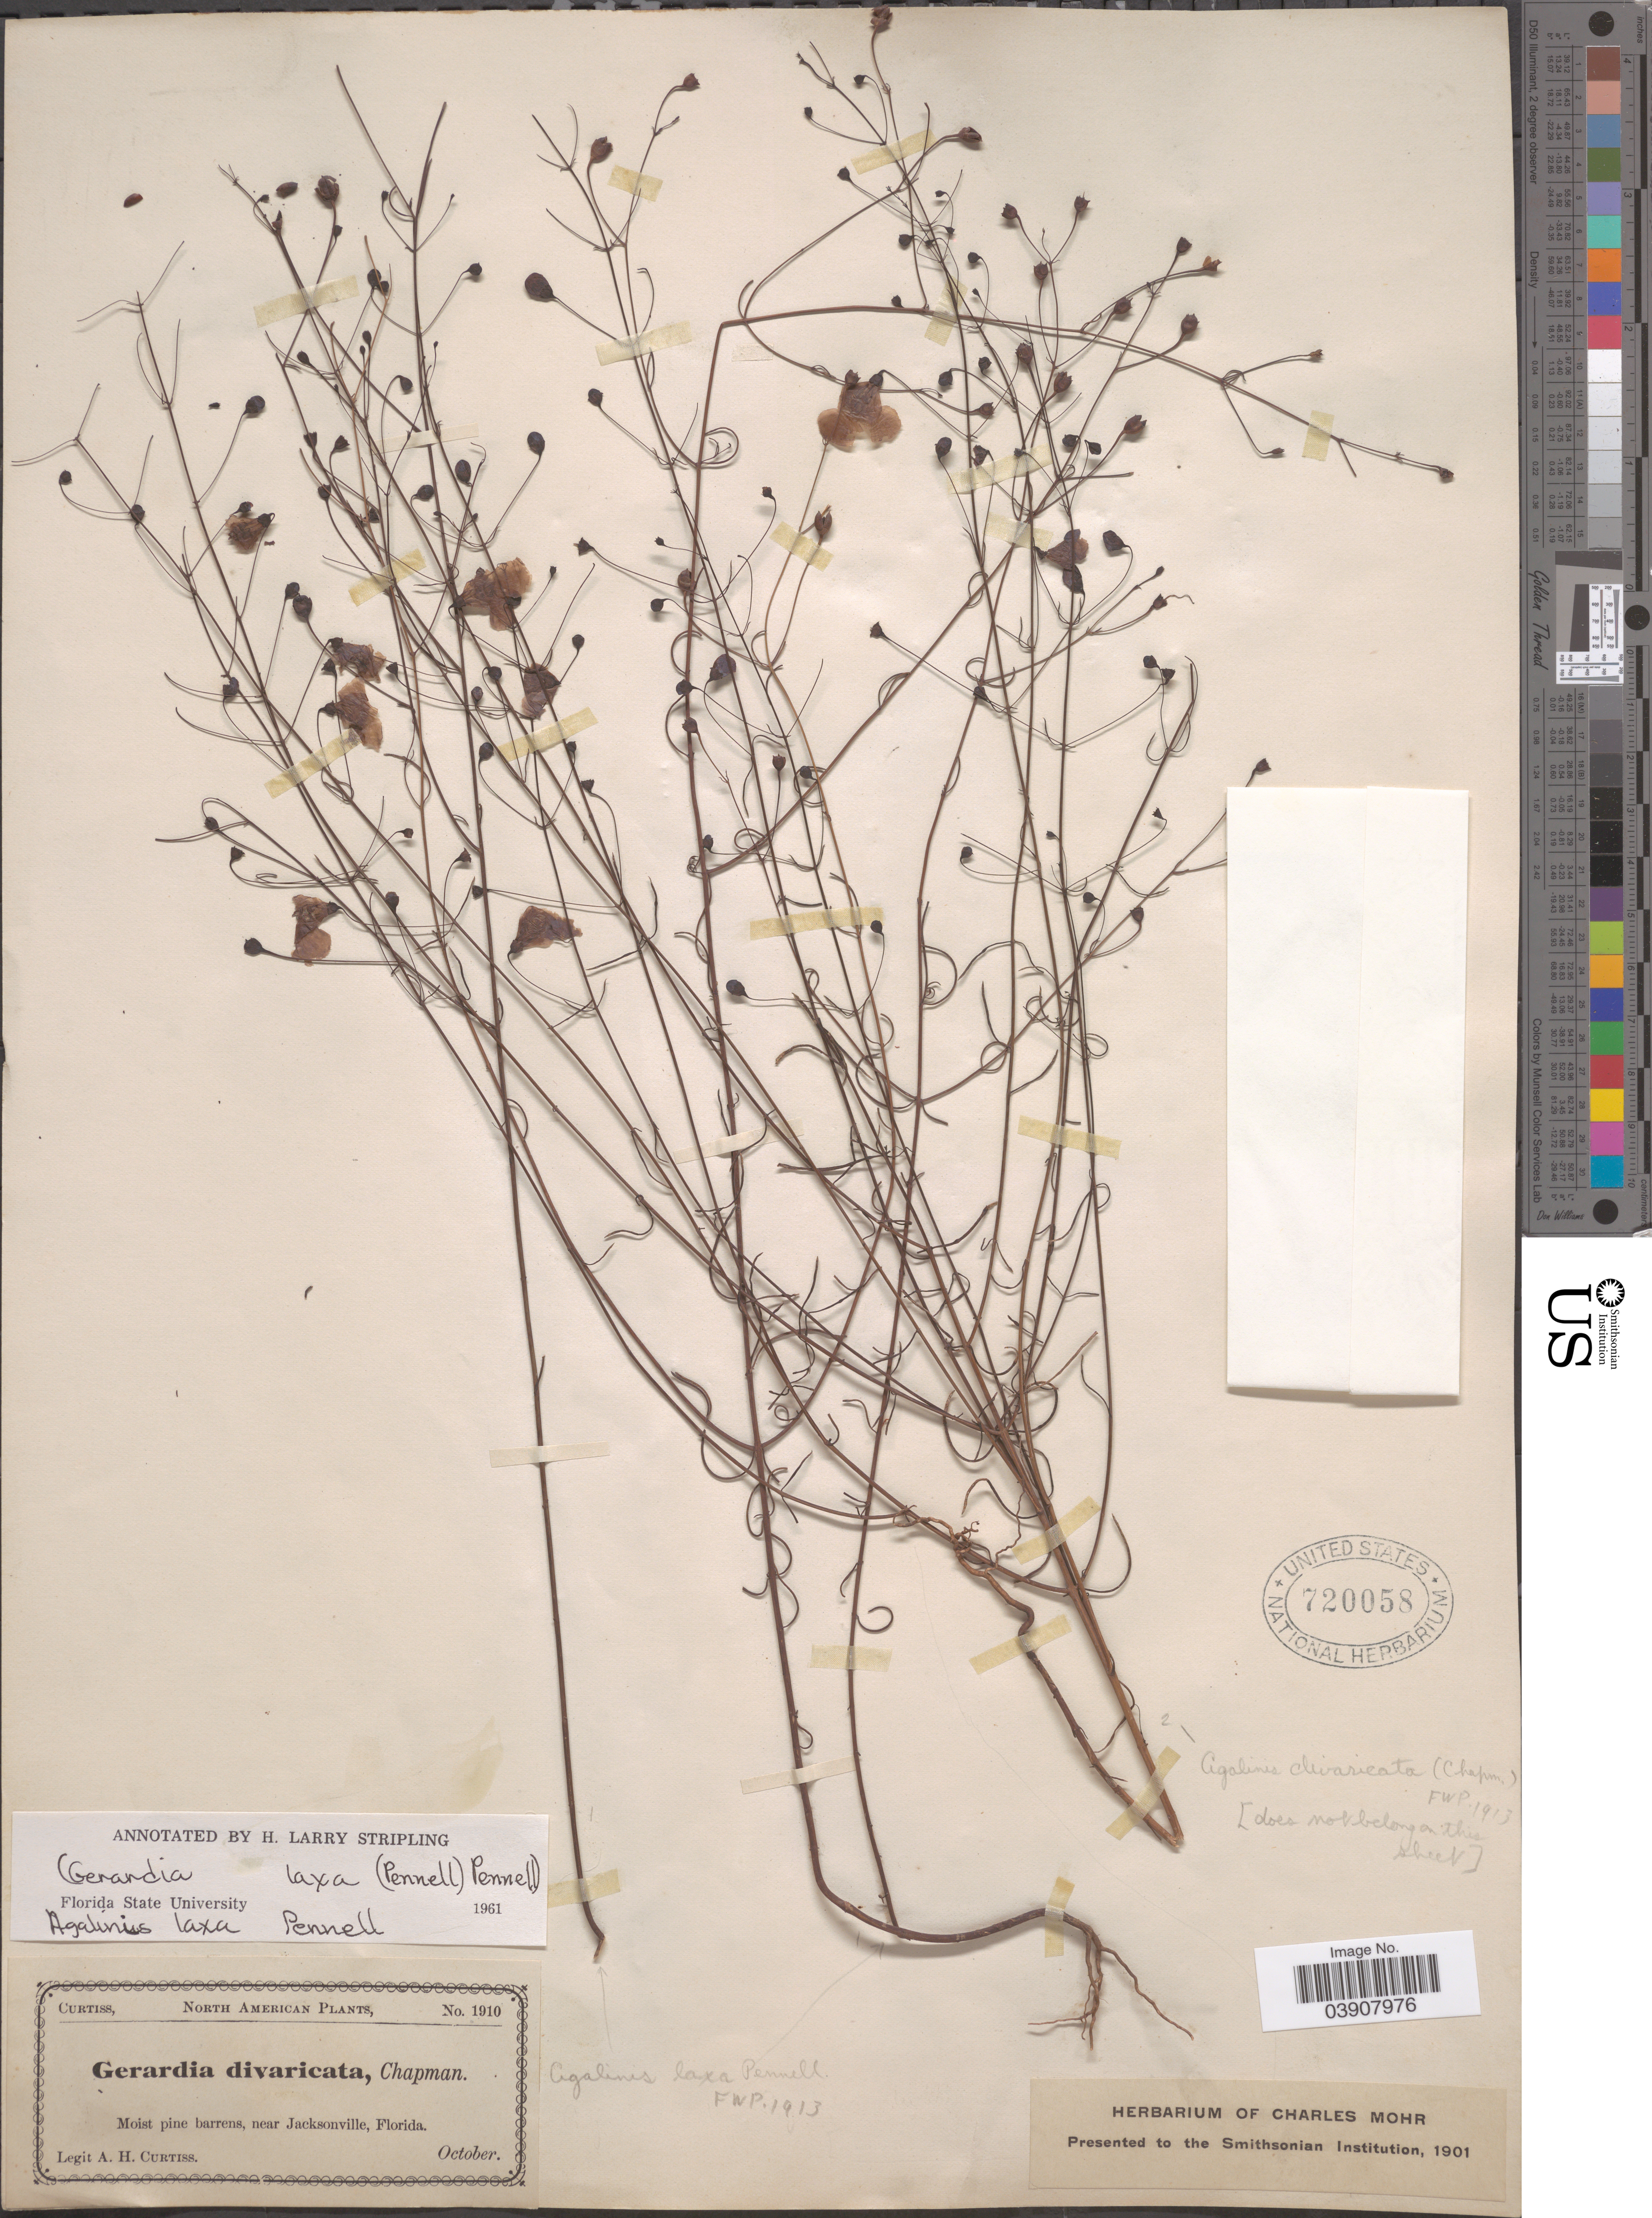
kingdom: Plantae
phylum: Tracheophyta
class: Magnoliopsida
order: Lamiales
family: Orobanchaceae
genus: Agalinis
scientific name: Agalinis laxa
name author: Pennell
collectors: A. H. Curtiss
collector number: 1910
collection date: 1901-10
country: United States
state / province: Florida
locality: Near Jacksonville.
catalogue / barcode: US 720058